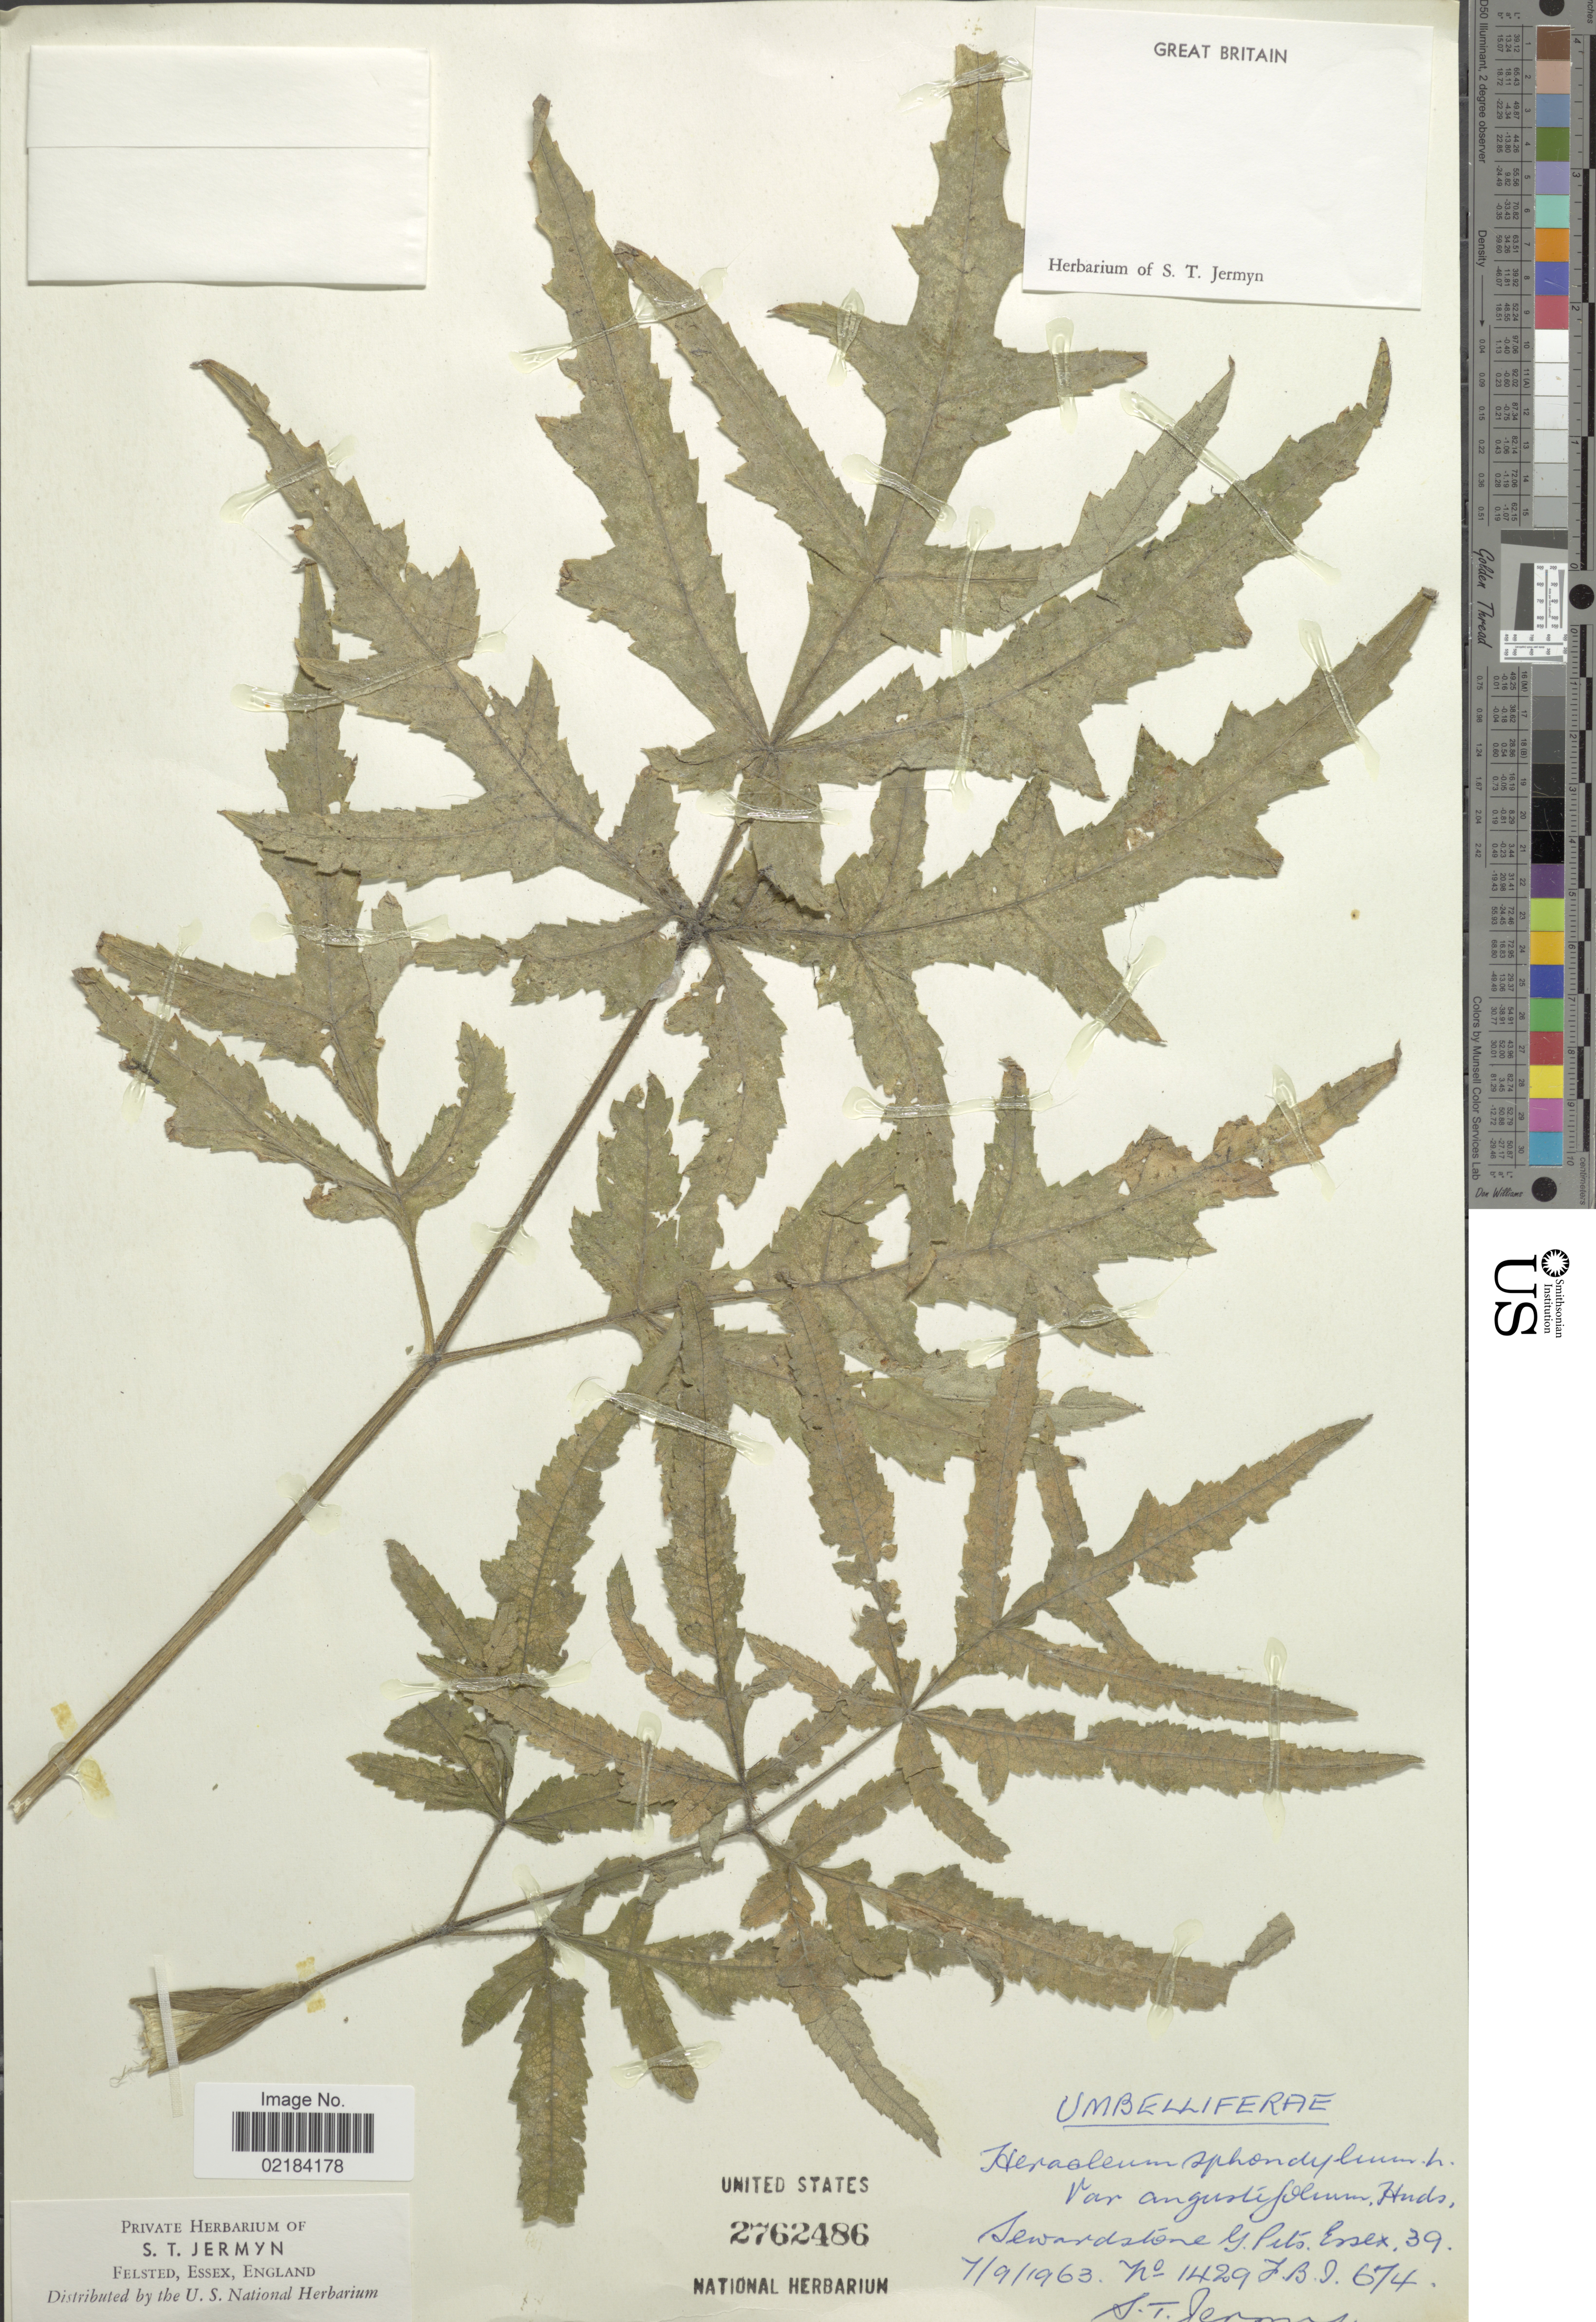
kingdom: Plantae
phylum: Tracheophyta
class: Magnoliopsida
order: Asterales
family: Asteraceae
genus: Hieracium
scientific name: Hieracium repandulare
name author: Druce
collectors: S. Jermyn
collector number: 1429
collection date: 1963-09-07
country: United Kingdom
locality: Swardstone G. Pets. Essex. 39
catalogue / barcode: US 2762486